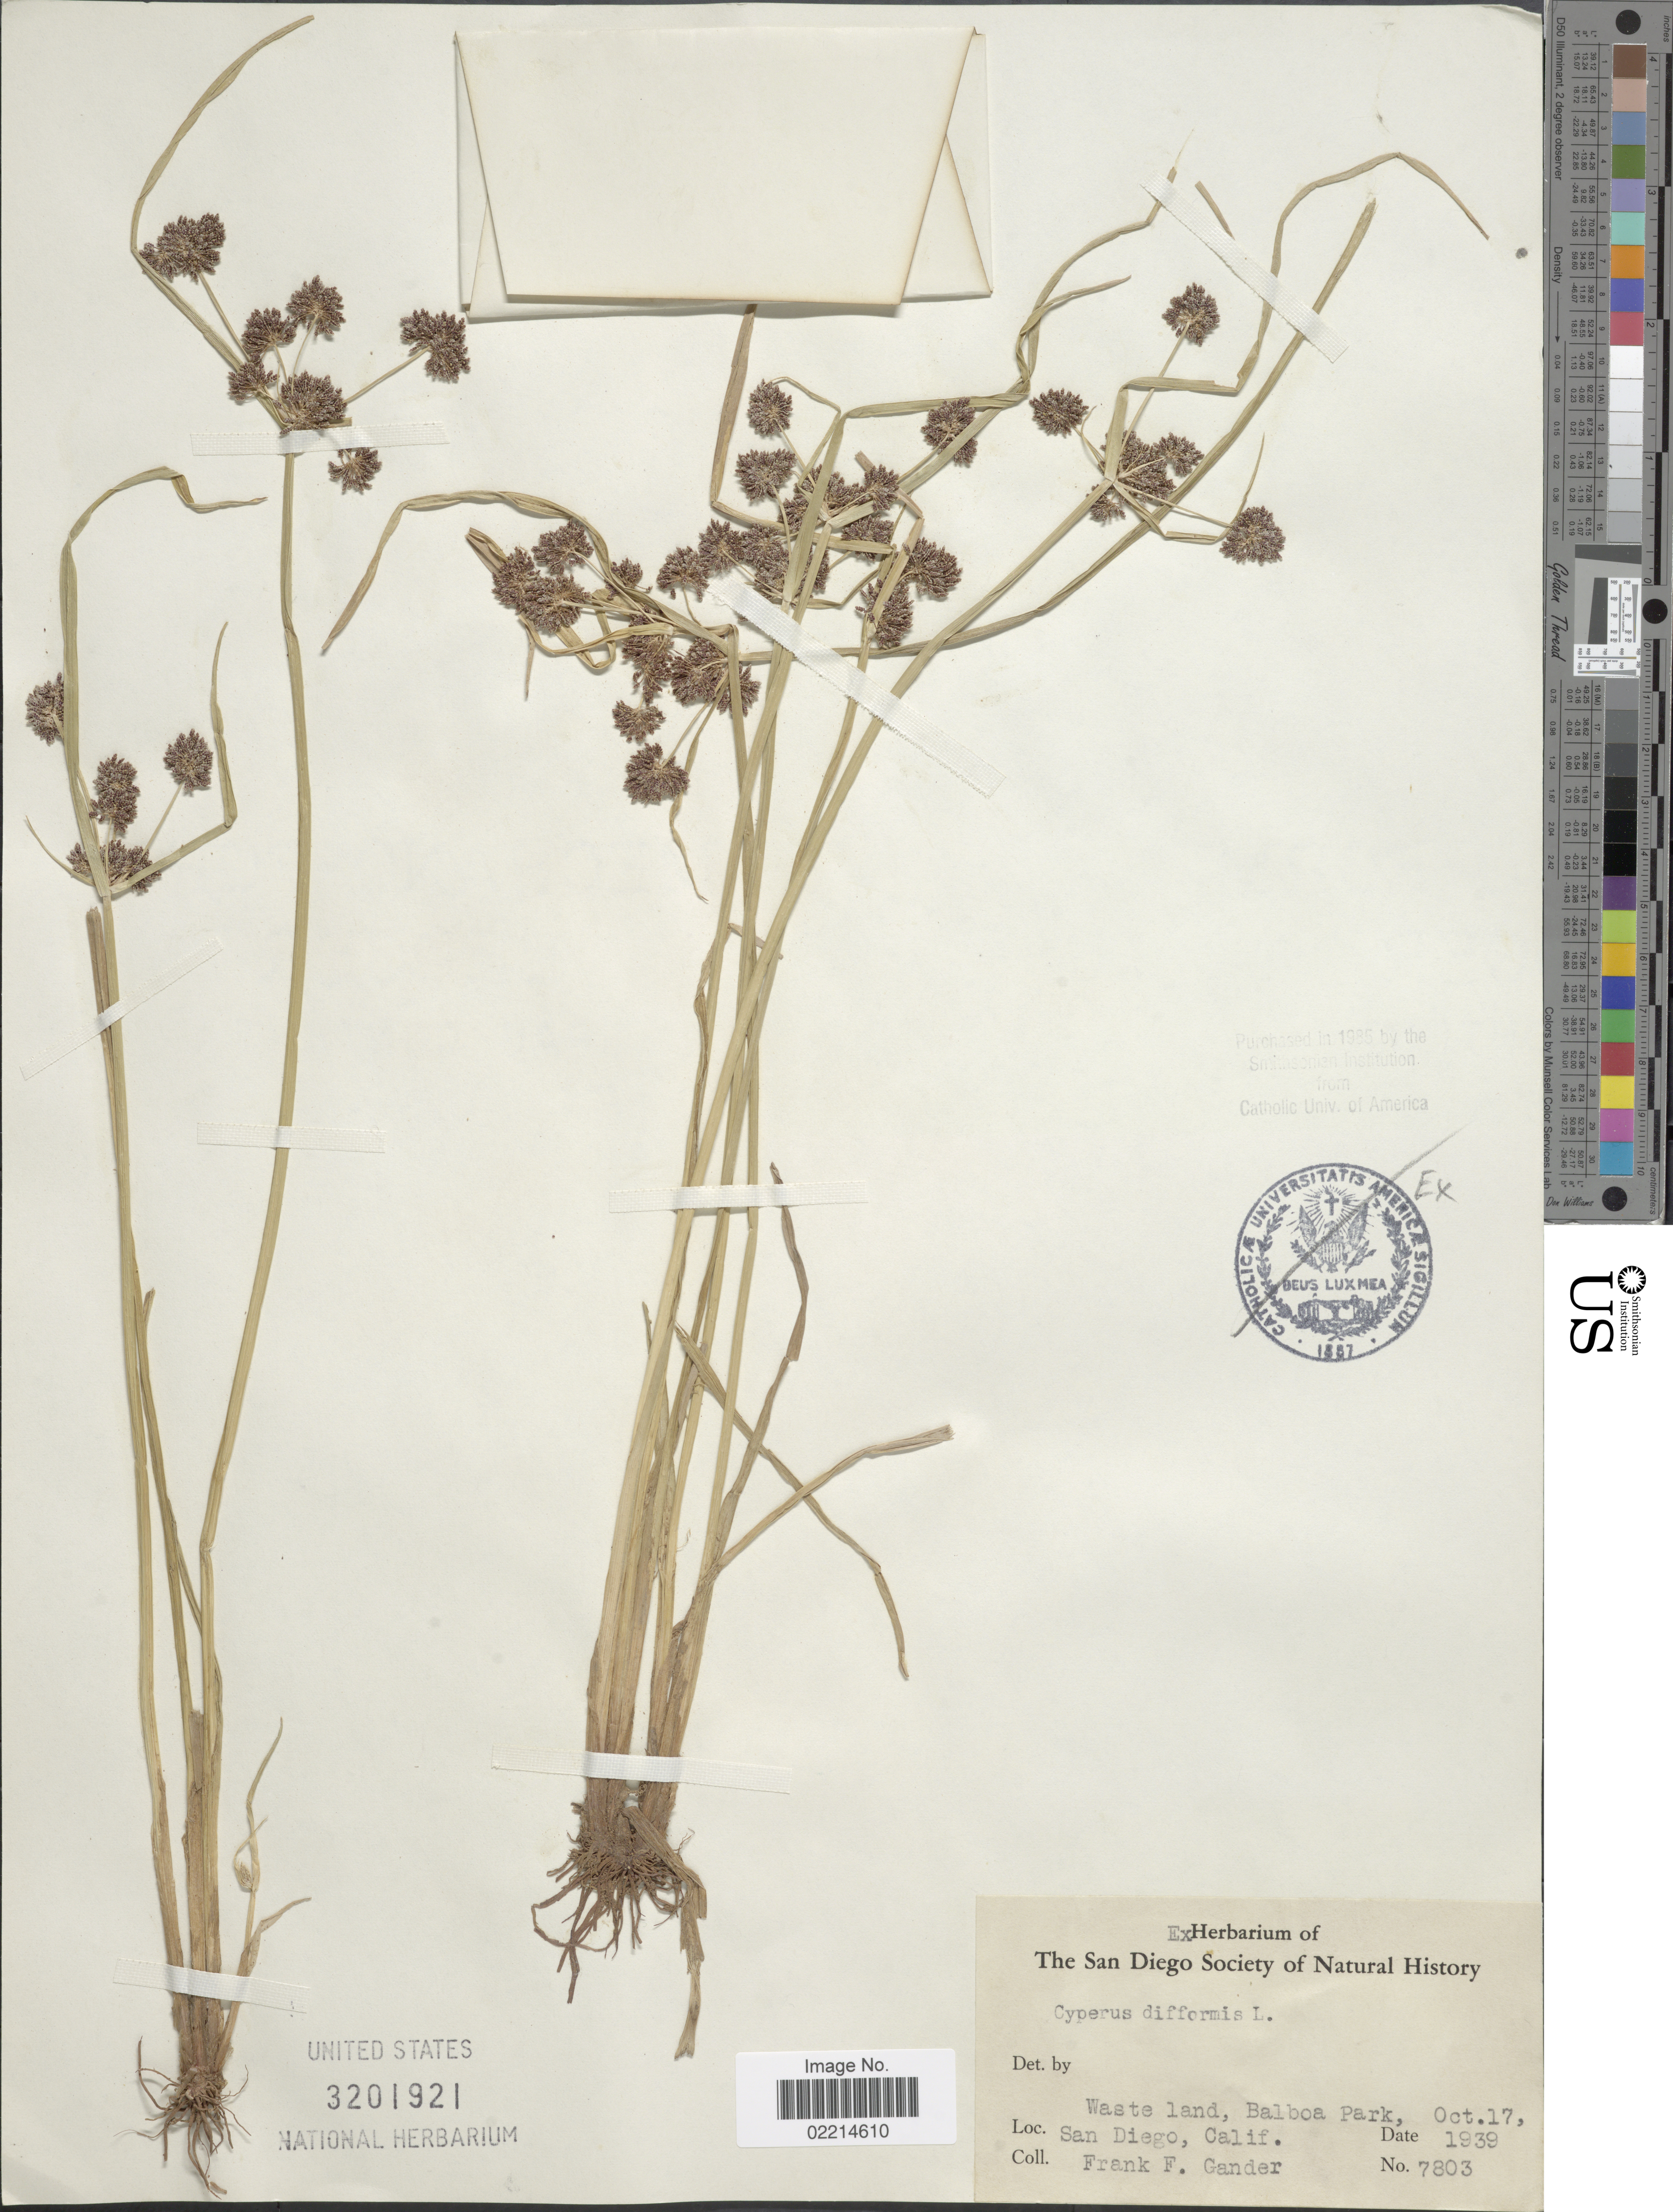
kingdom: Plantae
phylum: Tracheophyta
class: Liliopsida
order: Poales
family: Cyperaceae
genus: Cyperus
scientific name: Cyperus difformis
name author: L.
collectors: F. Gander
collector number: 7803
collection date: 1939-10-17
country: United States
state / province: California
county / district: San Diego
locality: Waste land, Balboa Park, San Diego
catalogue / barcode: US 3201921